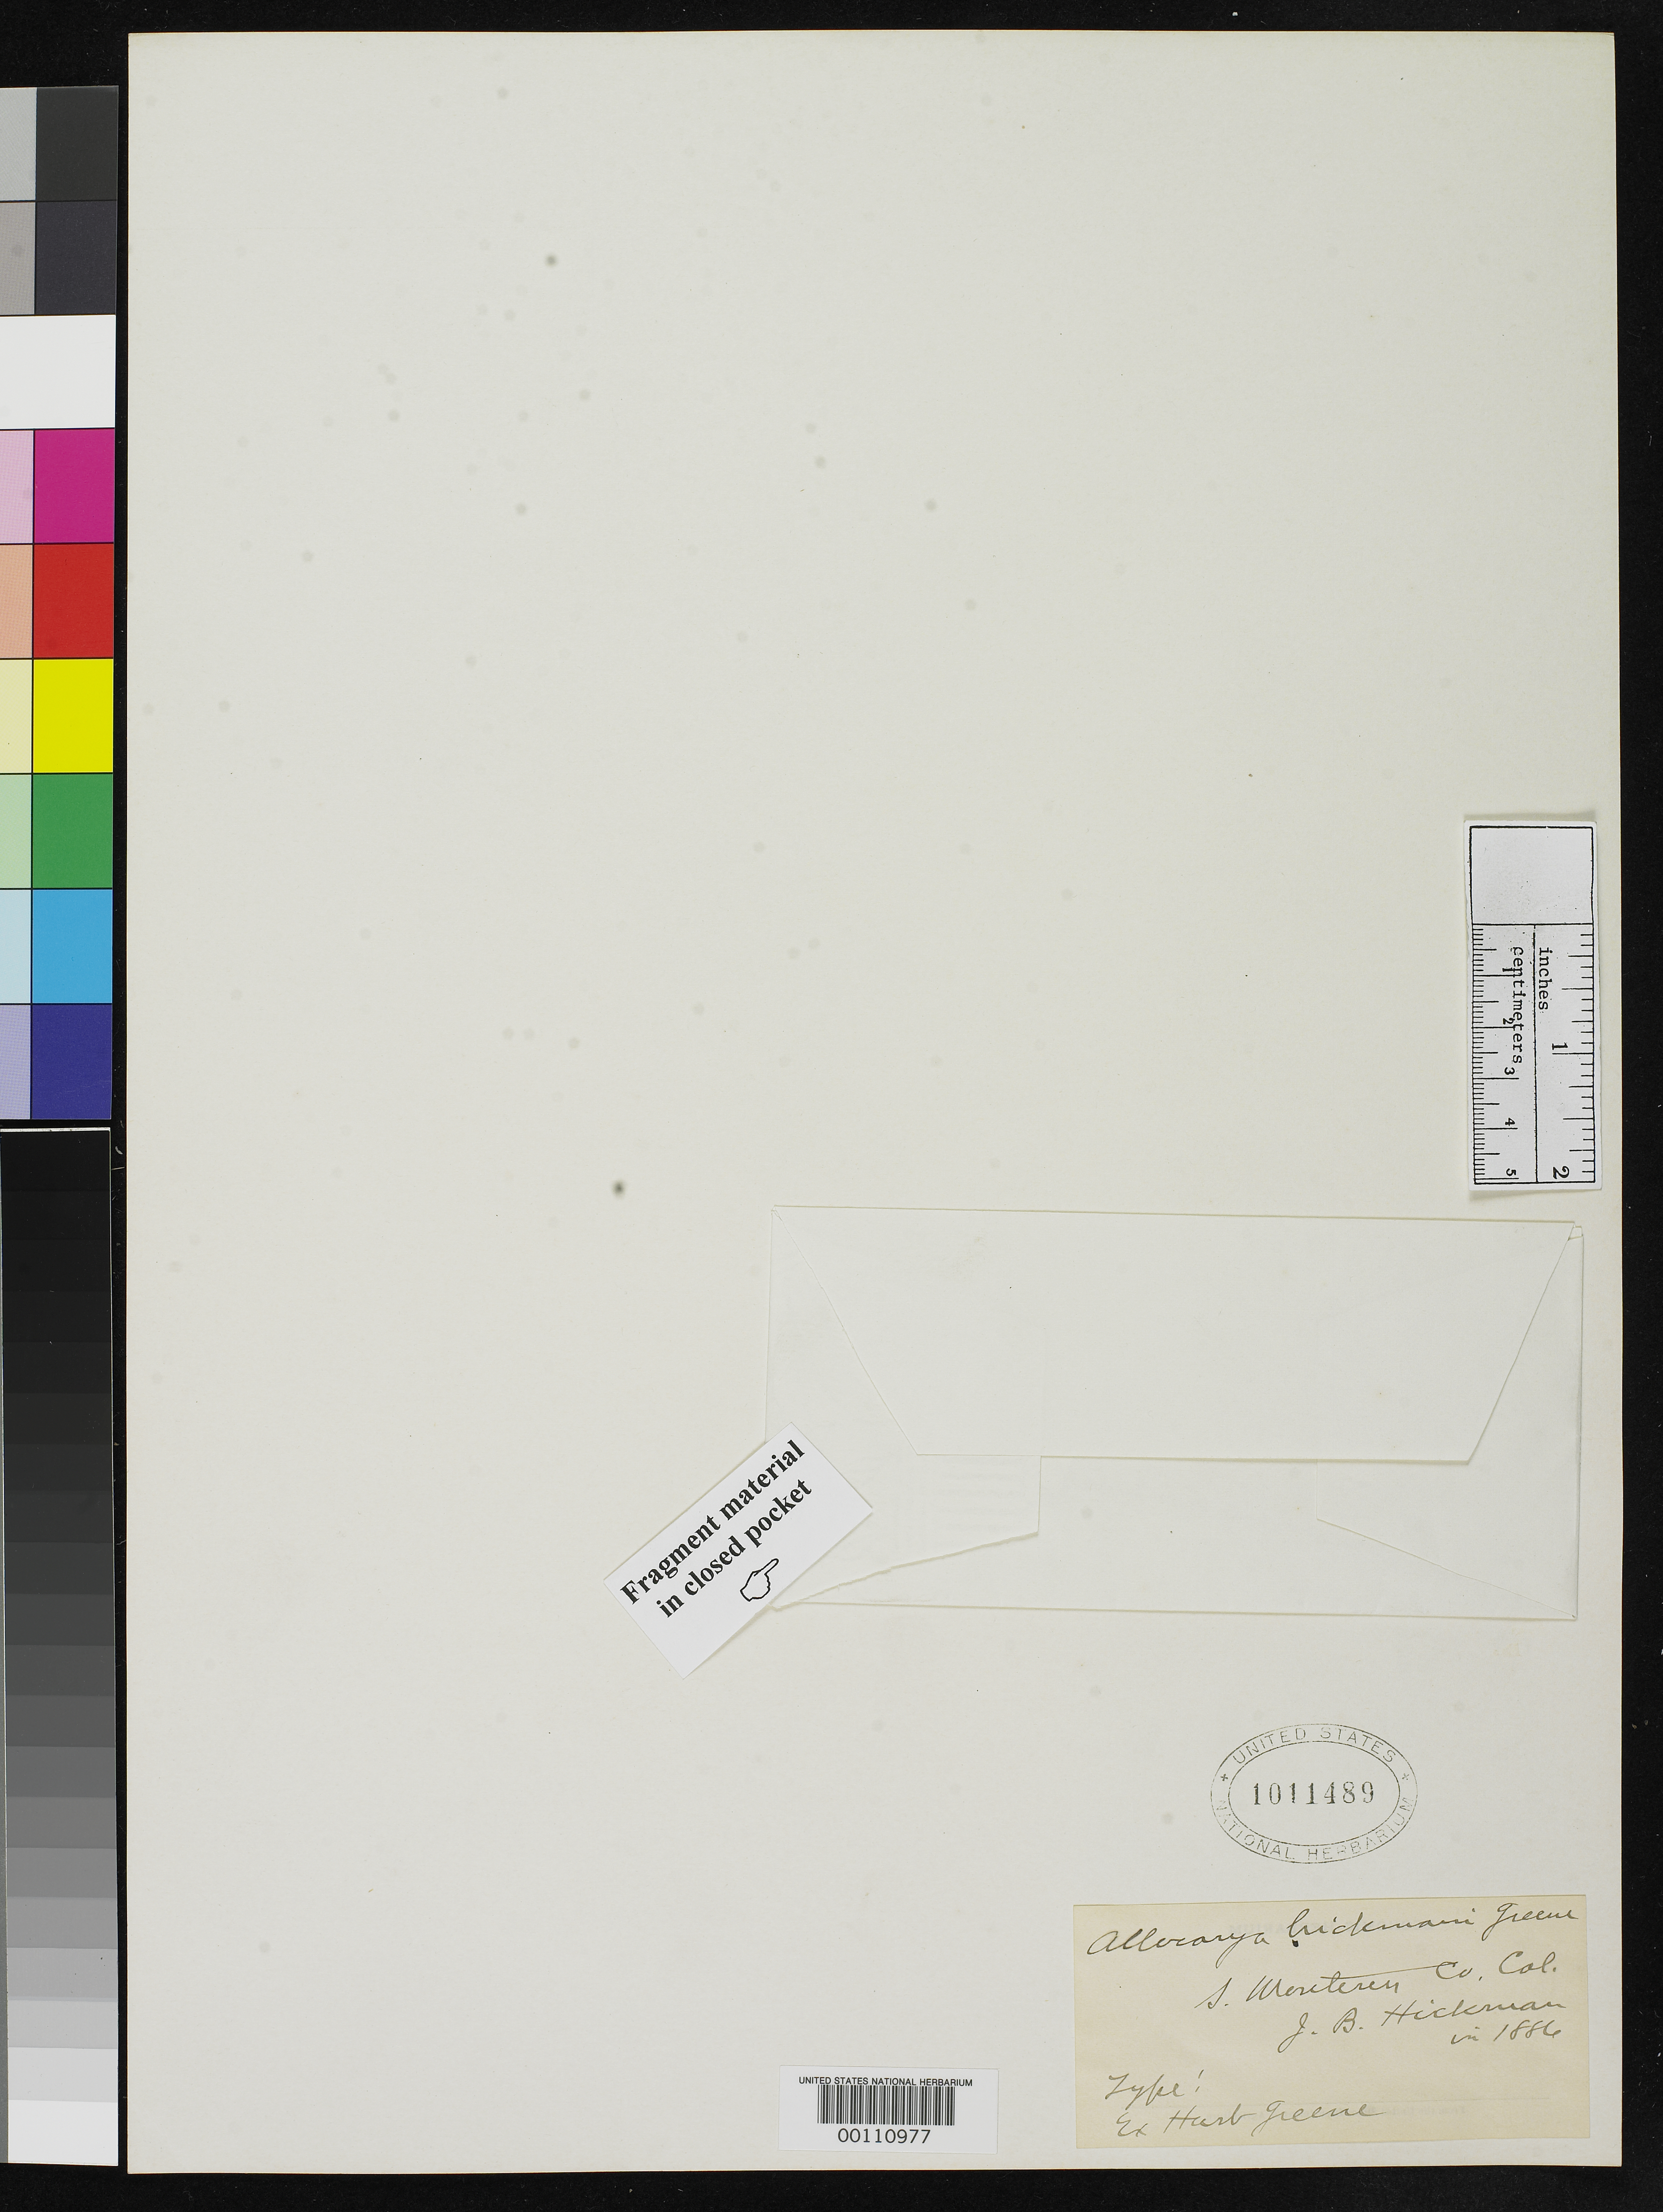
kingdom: Plantae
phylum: Tracheophyta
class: Magnoliopsida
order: Boraginales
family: Boraginaceae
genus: Allocarya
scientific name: Allocarya hickmanii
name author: Greene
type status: Type Fragment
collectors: J. Hickman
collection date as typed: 1886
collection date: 1886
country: United States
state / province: California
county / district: Monterey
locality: Southern (part).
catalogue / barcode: US 1011489